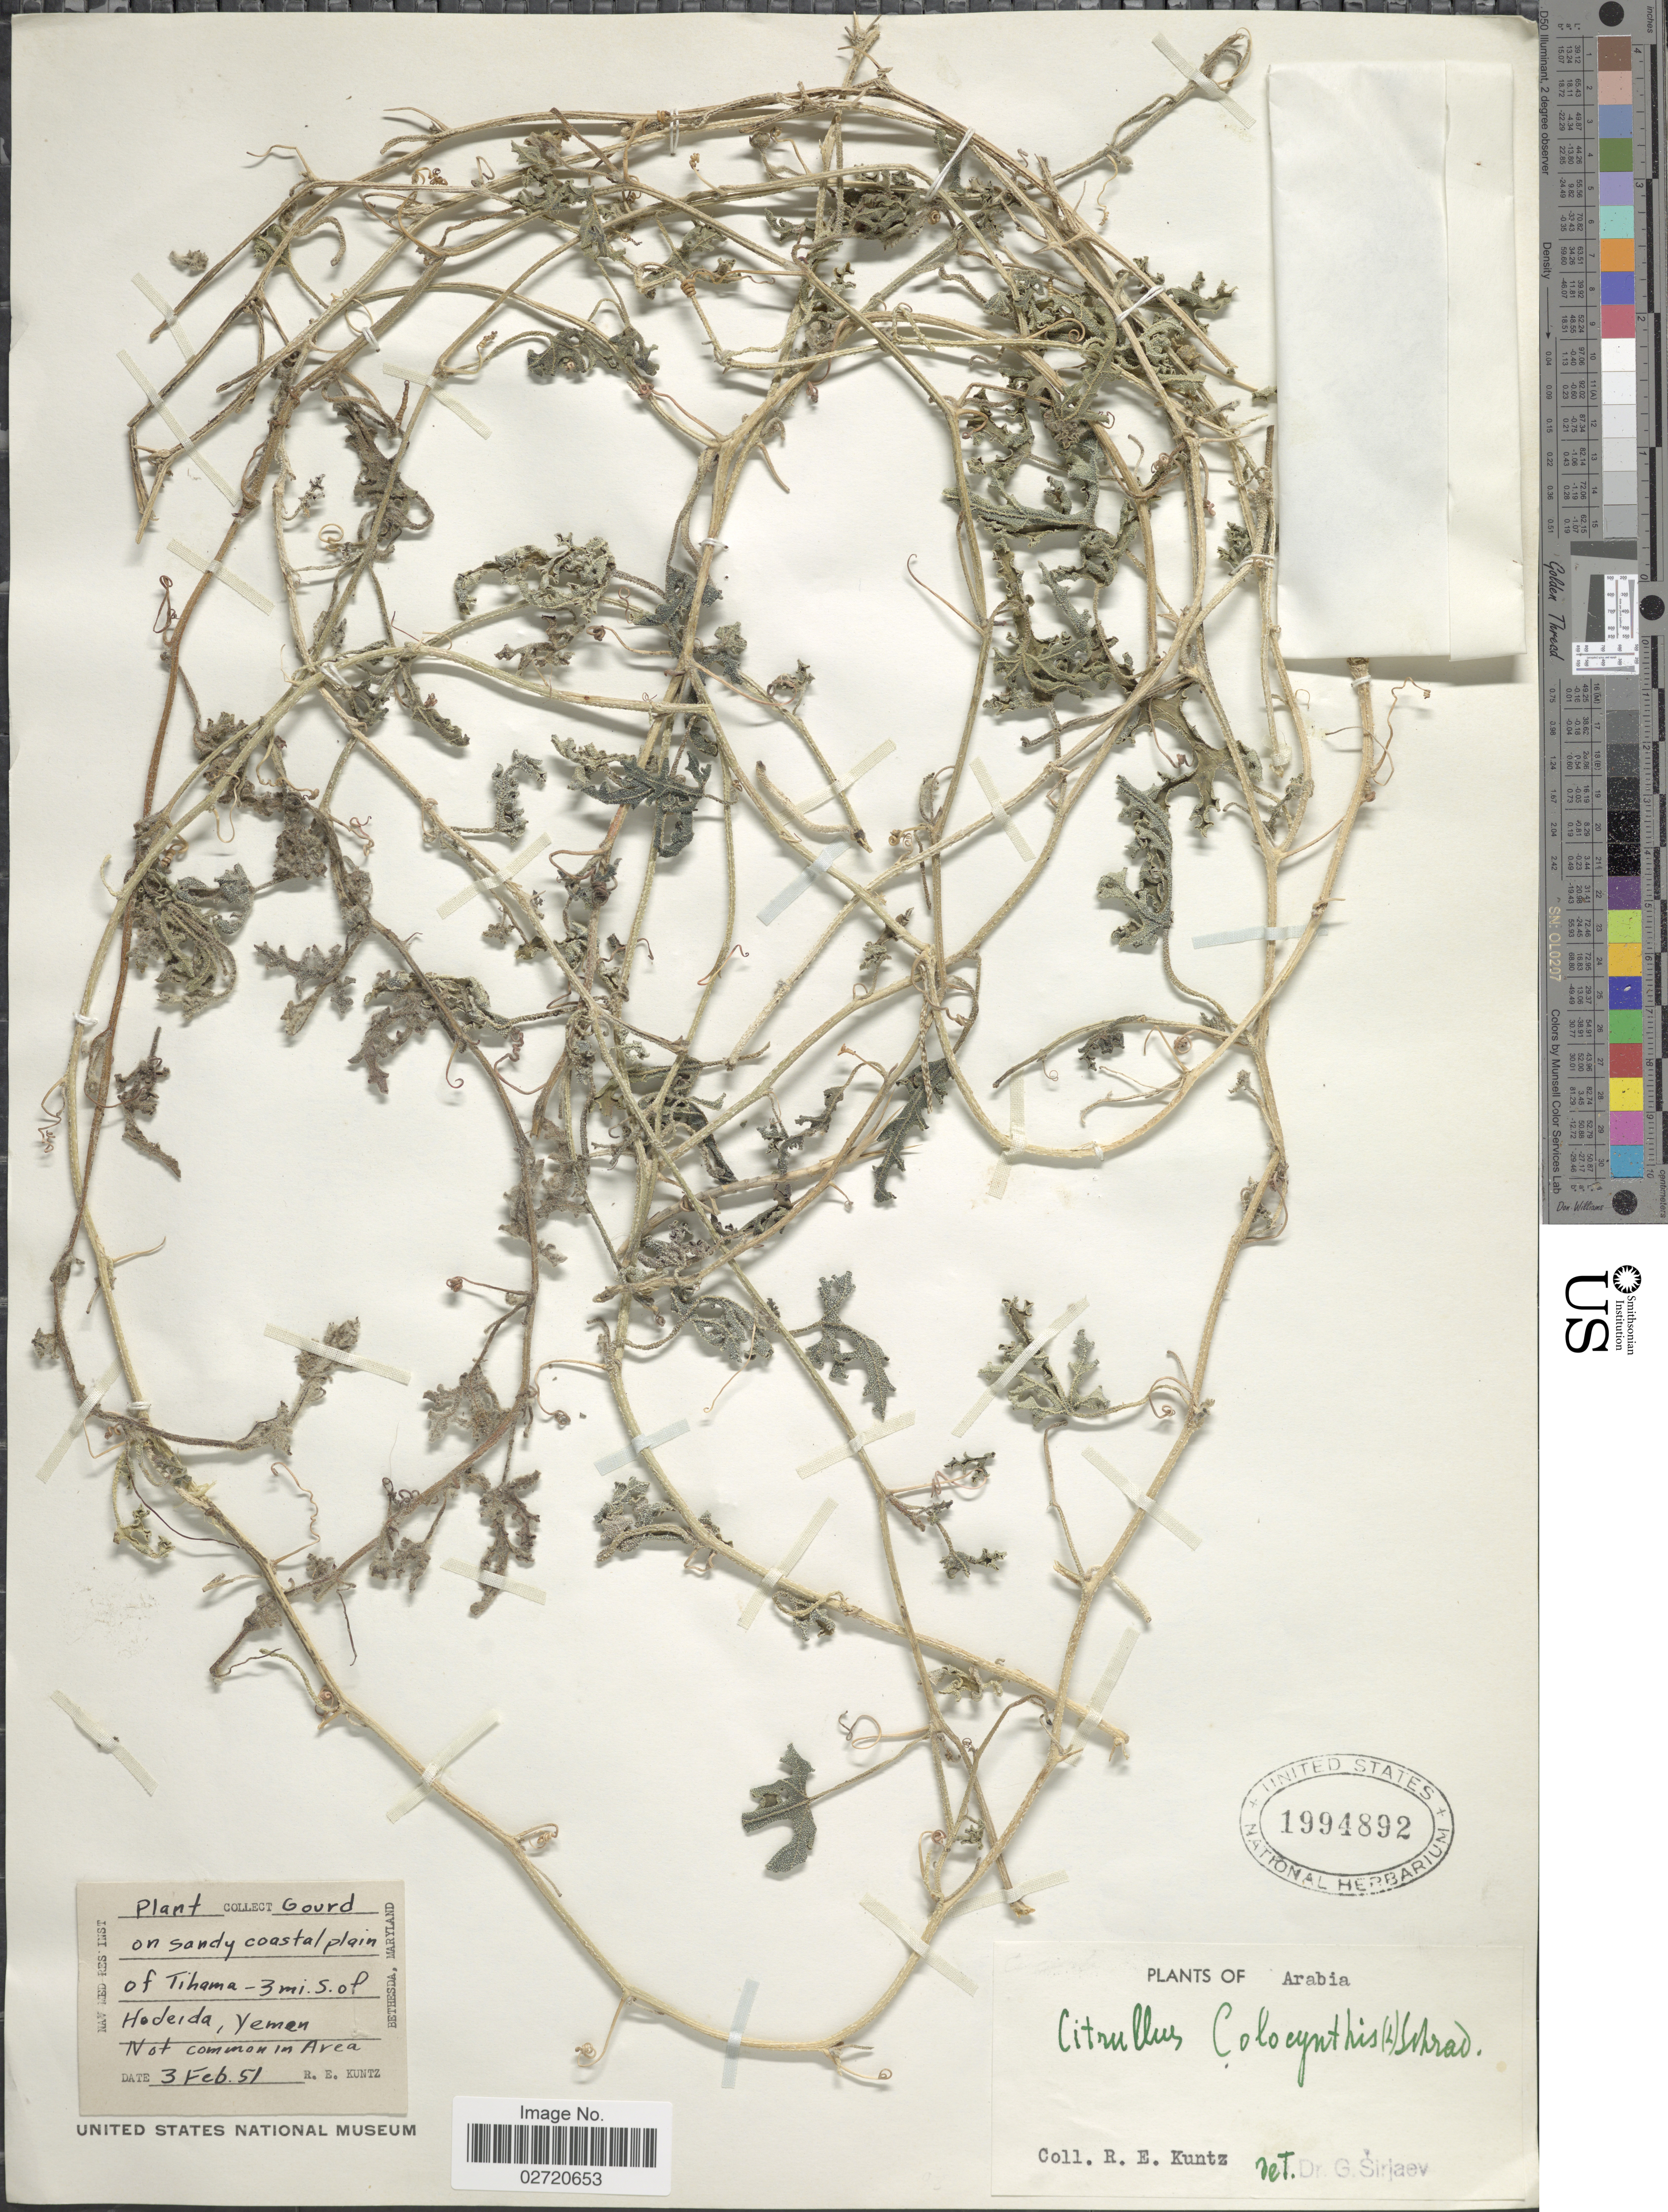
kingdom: Plantae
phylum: Tracheophyta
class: Magnoliopsida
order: Cucurbitales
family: Cucurbitaceae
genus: Citrullus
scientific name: Citrullus colocynthis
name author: (L.) Schrad.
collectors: R. E. Kuntz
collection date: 1951-02-03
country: Yemen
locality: Arabia. On sandy coastal plain of Tihama - 3 mi. S. of Hodeida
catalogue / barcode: US 1994892